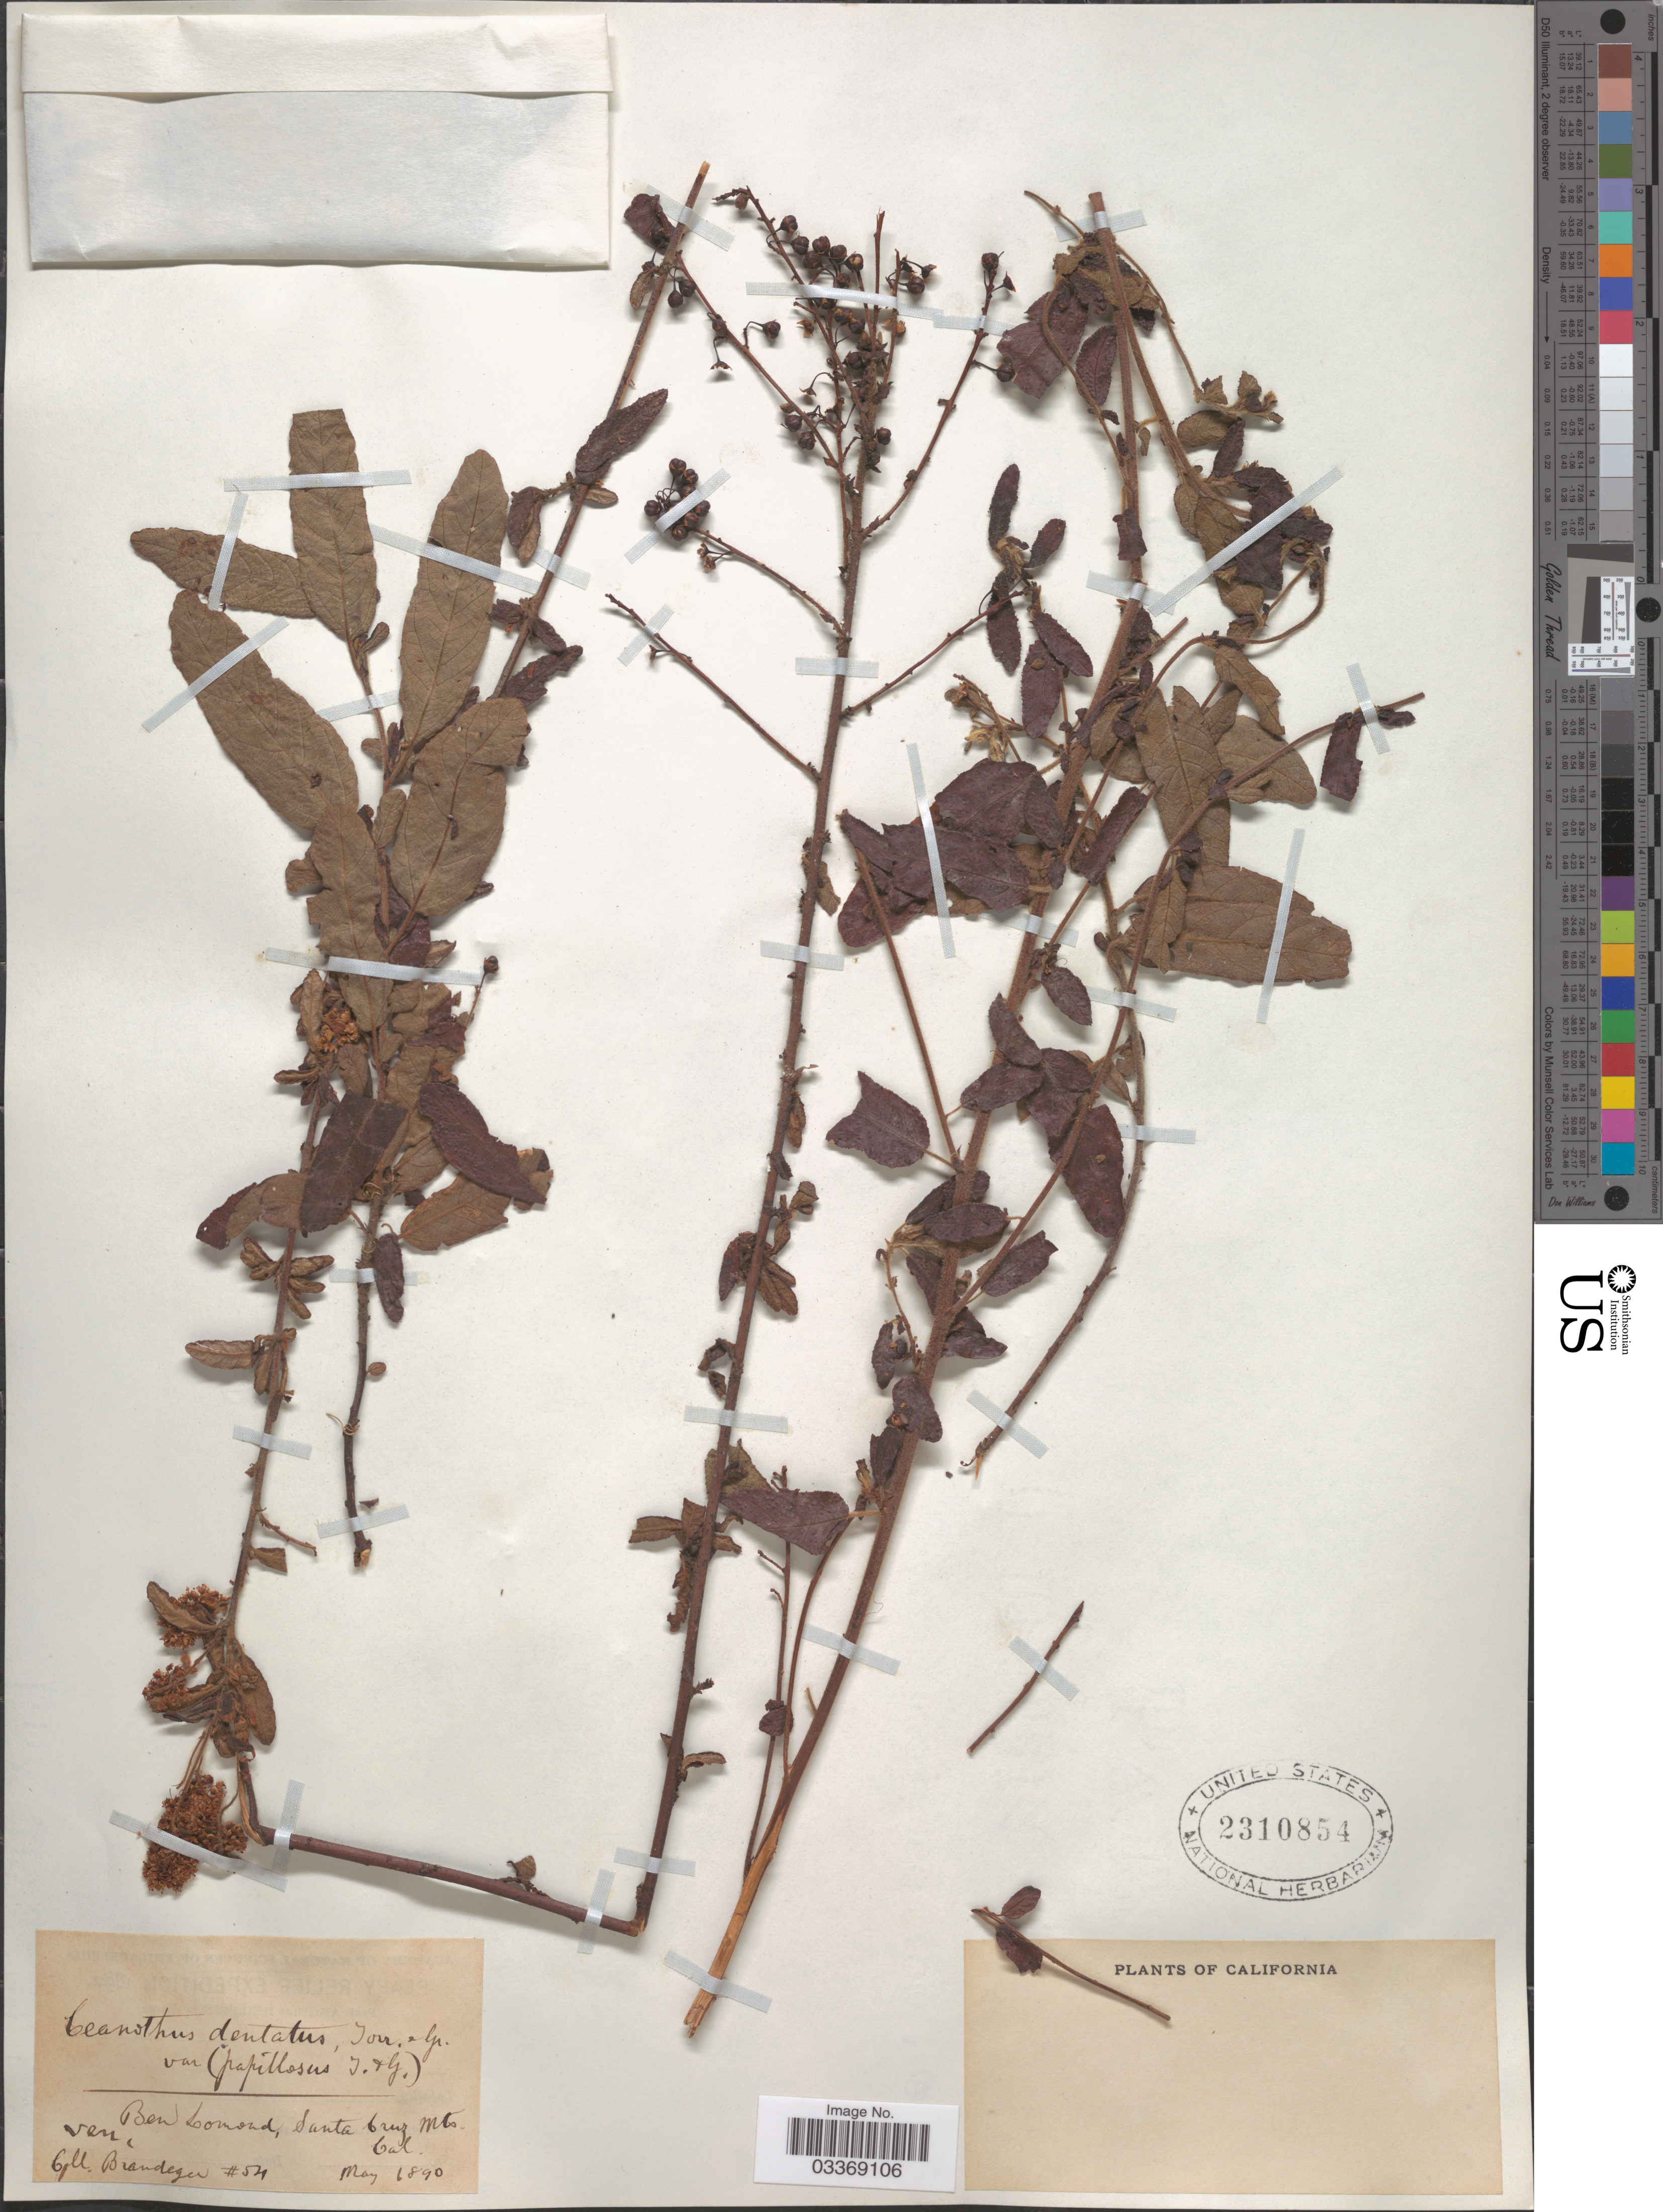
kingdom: Plantae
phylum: Tracheophyta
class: Magnoliopsida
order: Rosales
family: Rhamnaceae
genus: Ceanothus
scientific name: Ceanothus dentatus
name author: Torr. & A. Gray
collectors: -- Brandegee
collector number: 54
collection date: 1890-05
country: United States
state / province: California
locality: Ben Lomond, Santa Cruz Mts.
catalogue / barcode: US 2310854